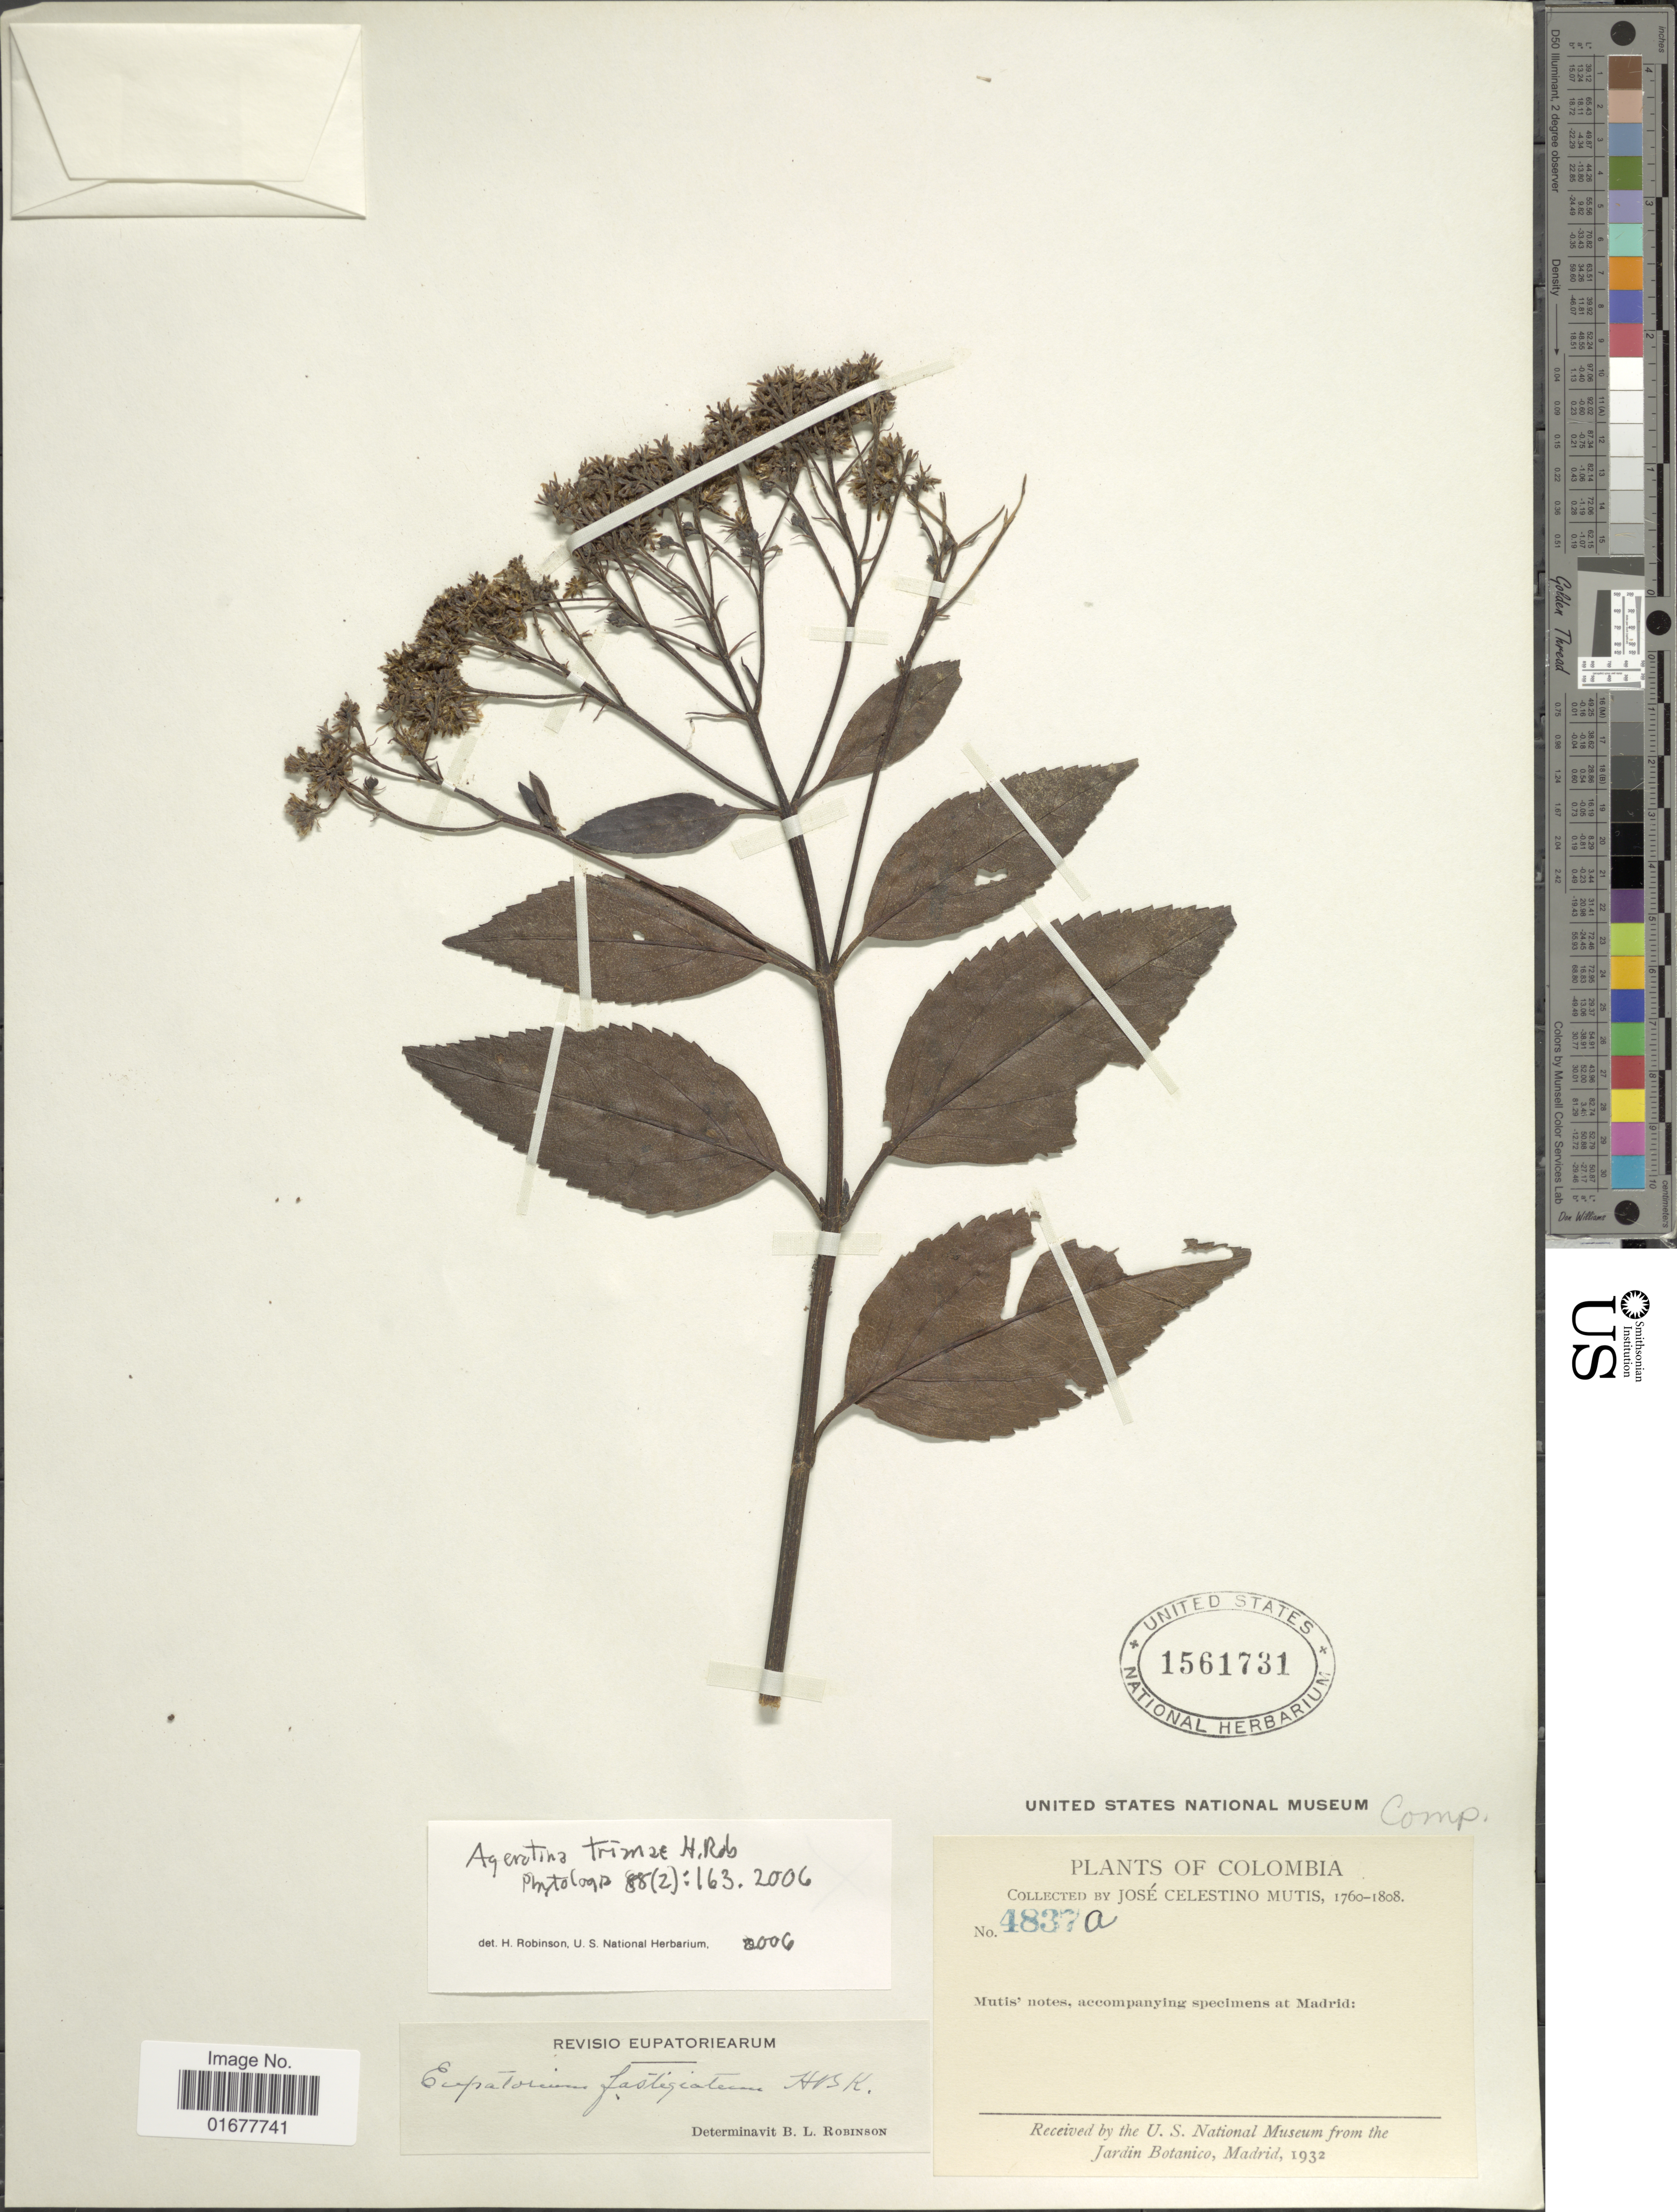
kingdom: Plantae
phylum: Tracheophyta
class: Magnoliopsida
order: Asterales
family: Asteraceae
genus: Ageratina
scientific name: Ageratina trianae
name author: H. Rob.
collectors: J. C. B. Mutis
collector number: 4837a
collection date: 1760/1808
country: Colombia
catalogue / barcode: US 1561731